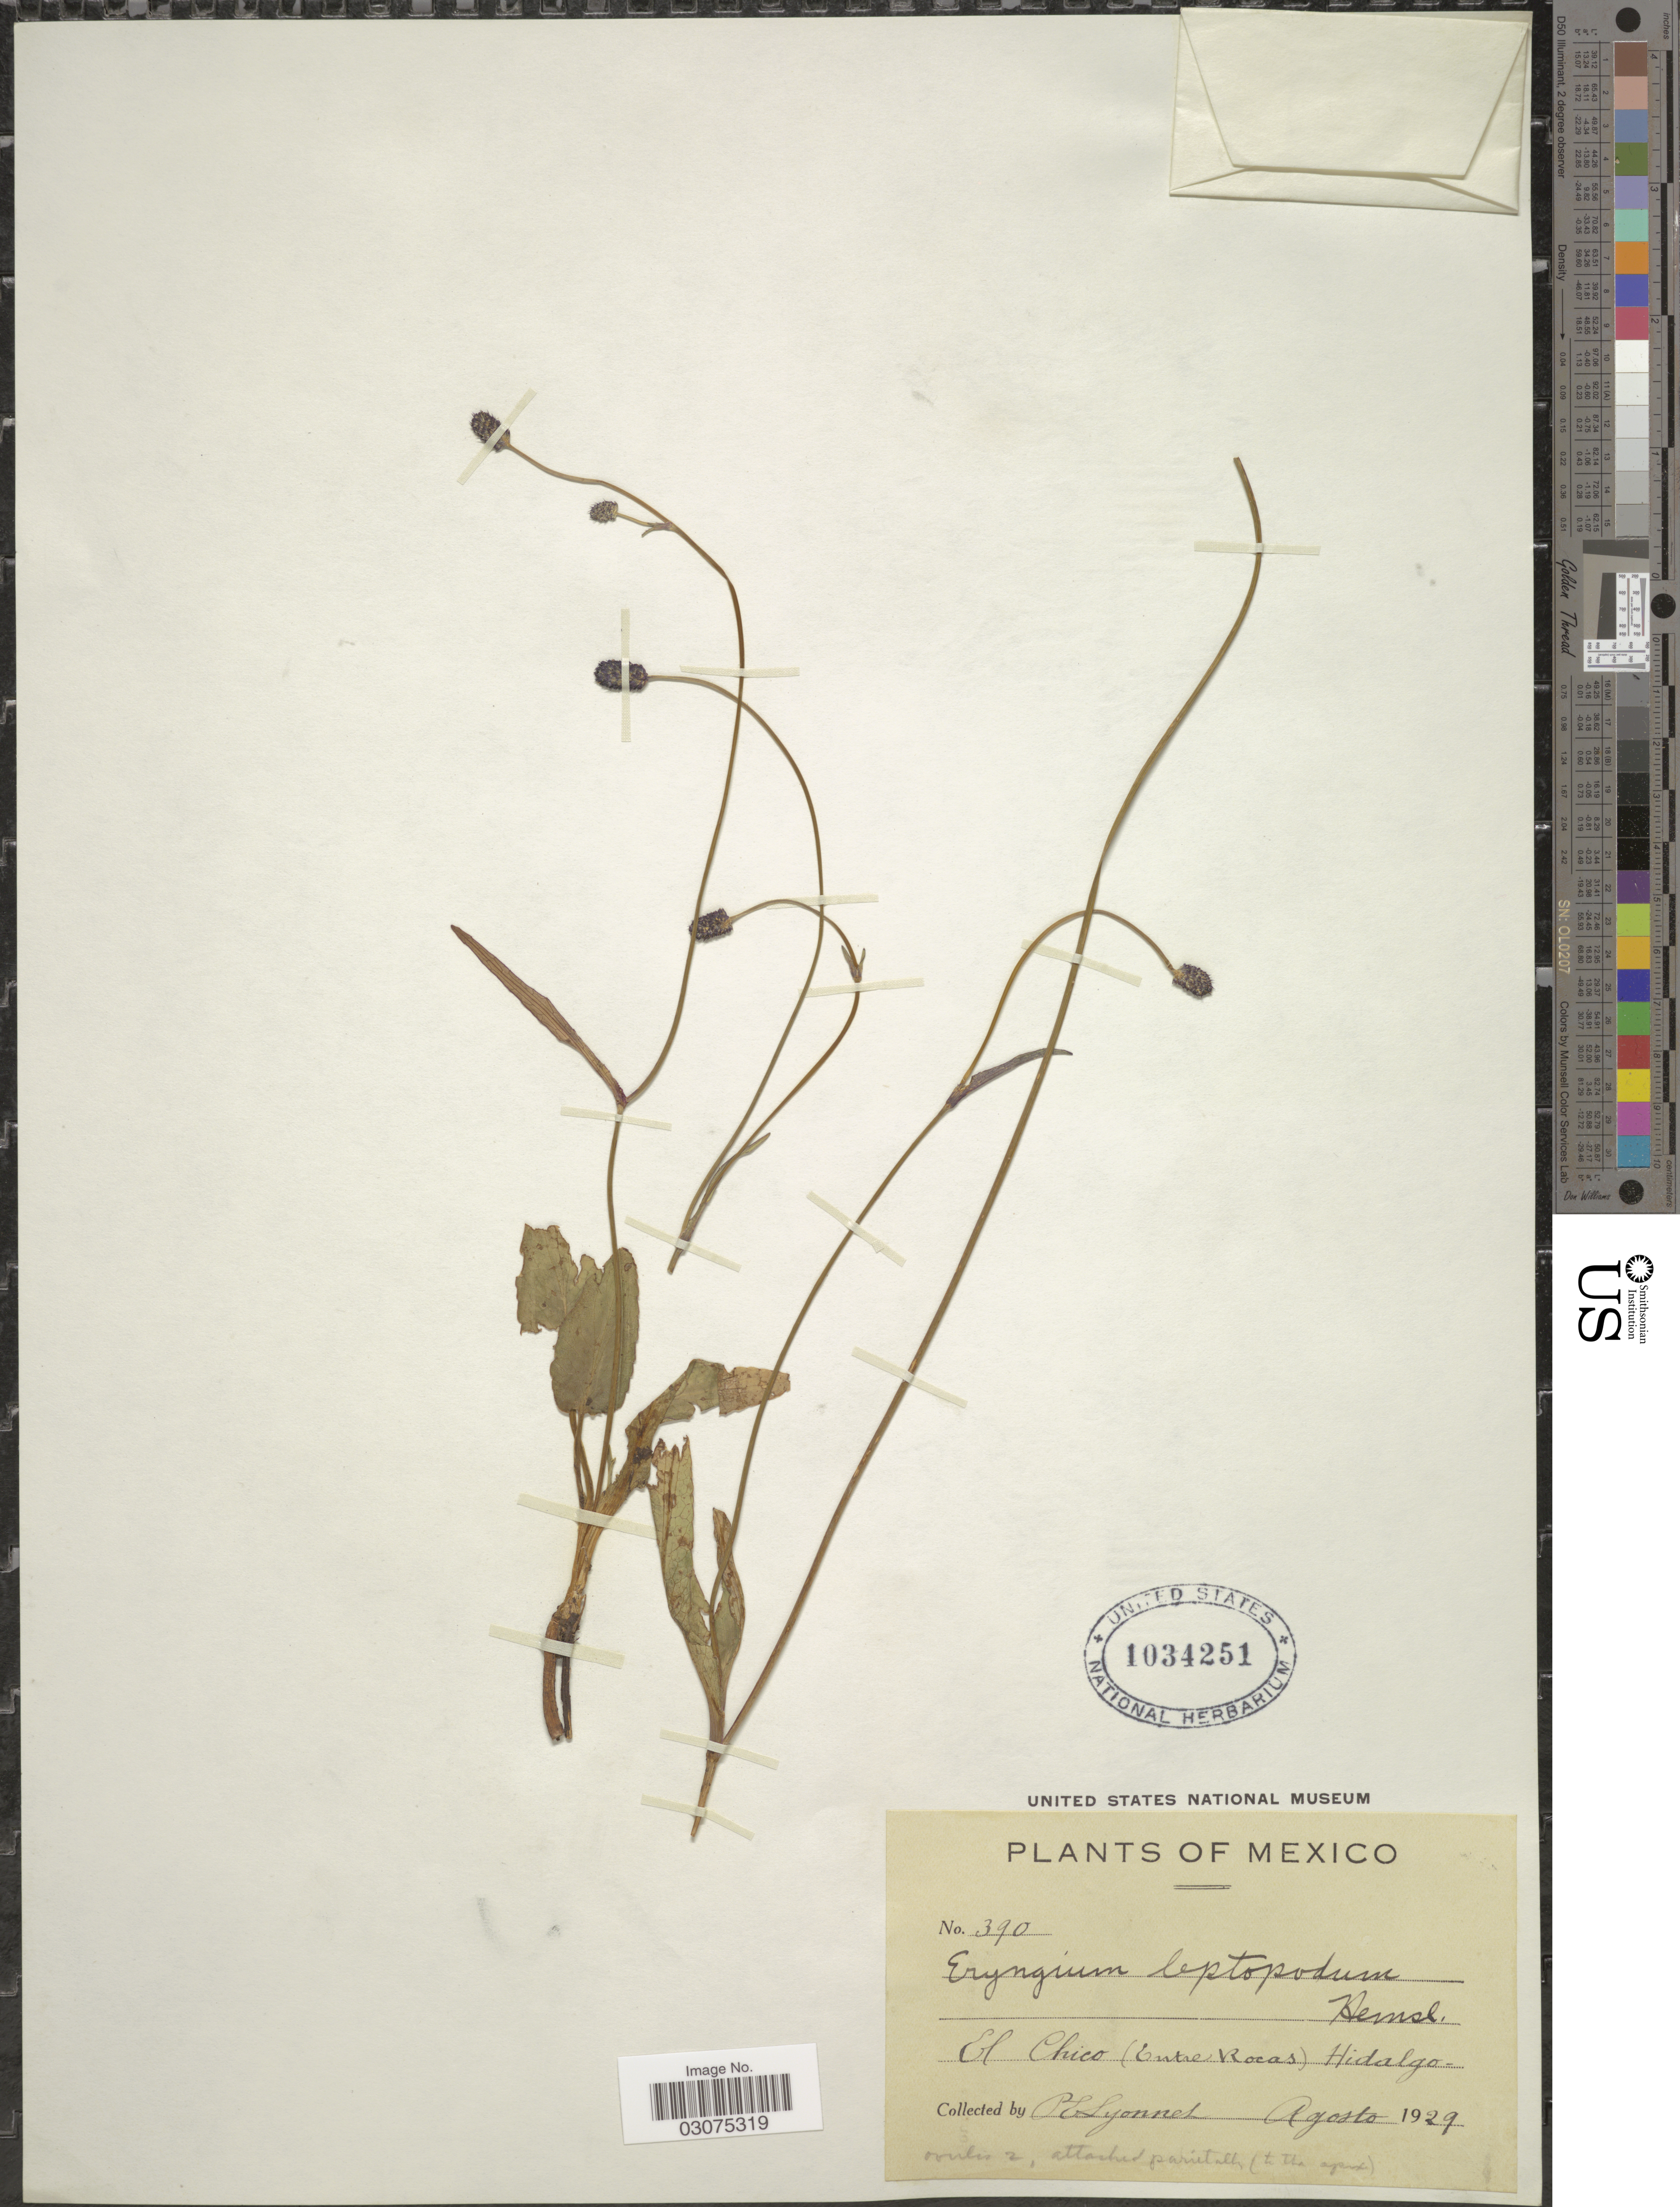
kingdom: Plantae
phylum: Tracheophyta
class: Magnoliopsida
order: Apiales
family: Apiaceae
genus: Eryngium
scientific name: Eryngium bonplandii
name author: F. Delaroche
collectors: P. Lyonnet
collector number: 390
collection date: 1929-08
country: Mexico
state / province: Hidalgo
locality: El Chico (Entre Rocas).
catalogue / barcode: US 1034251